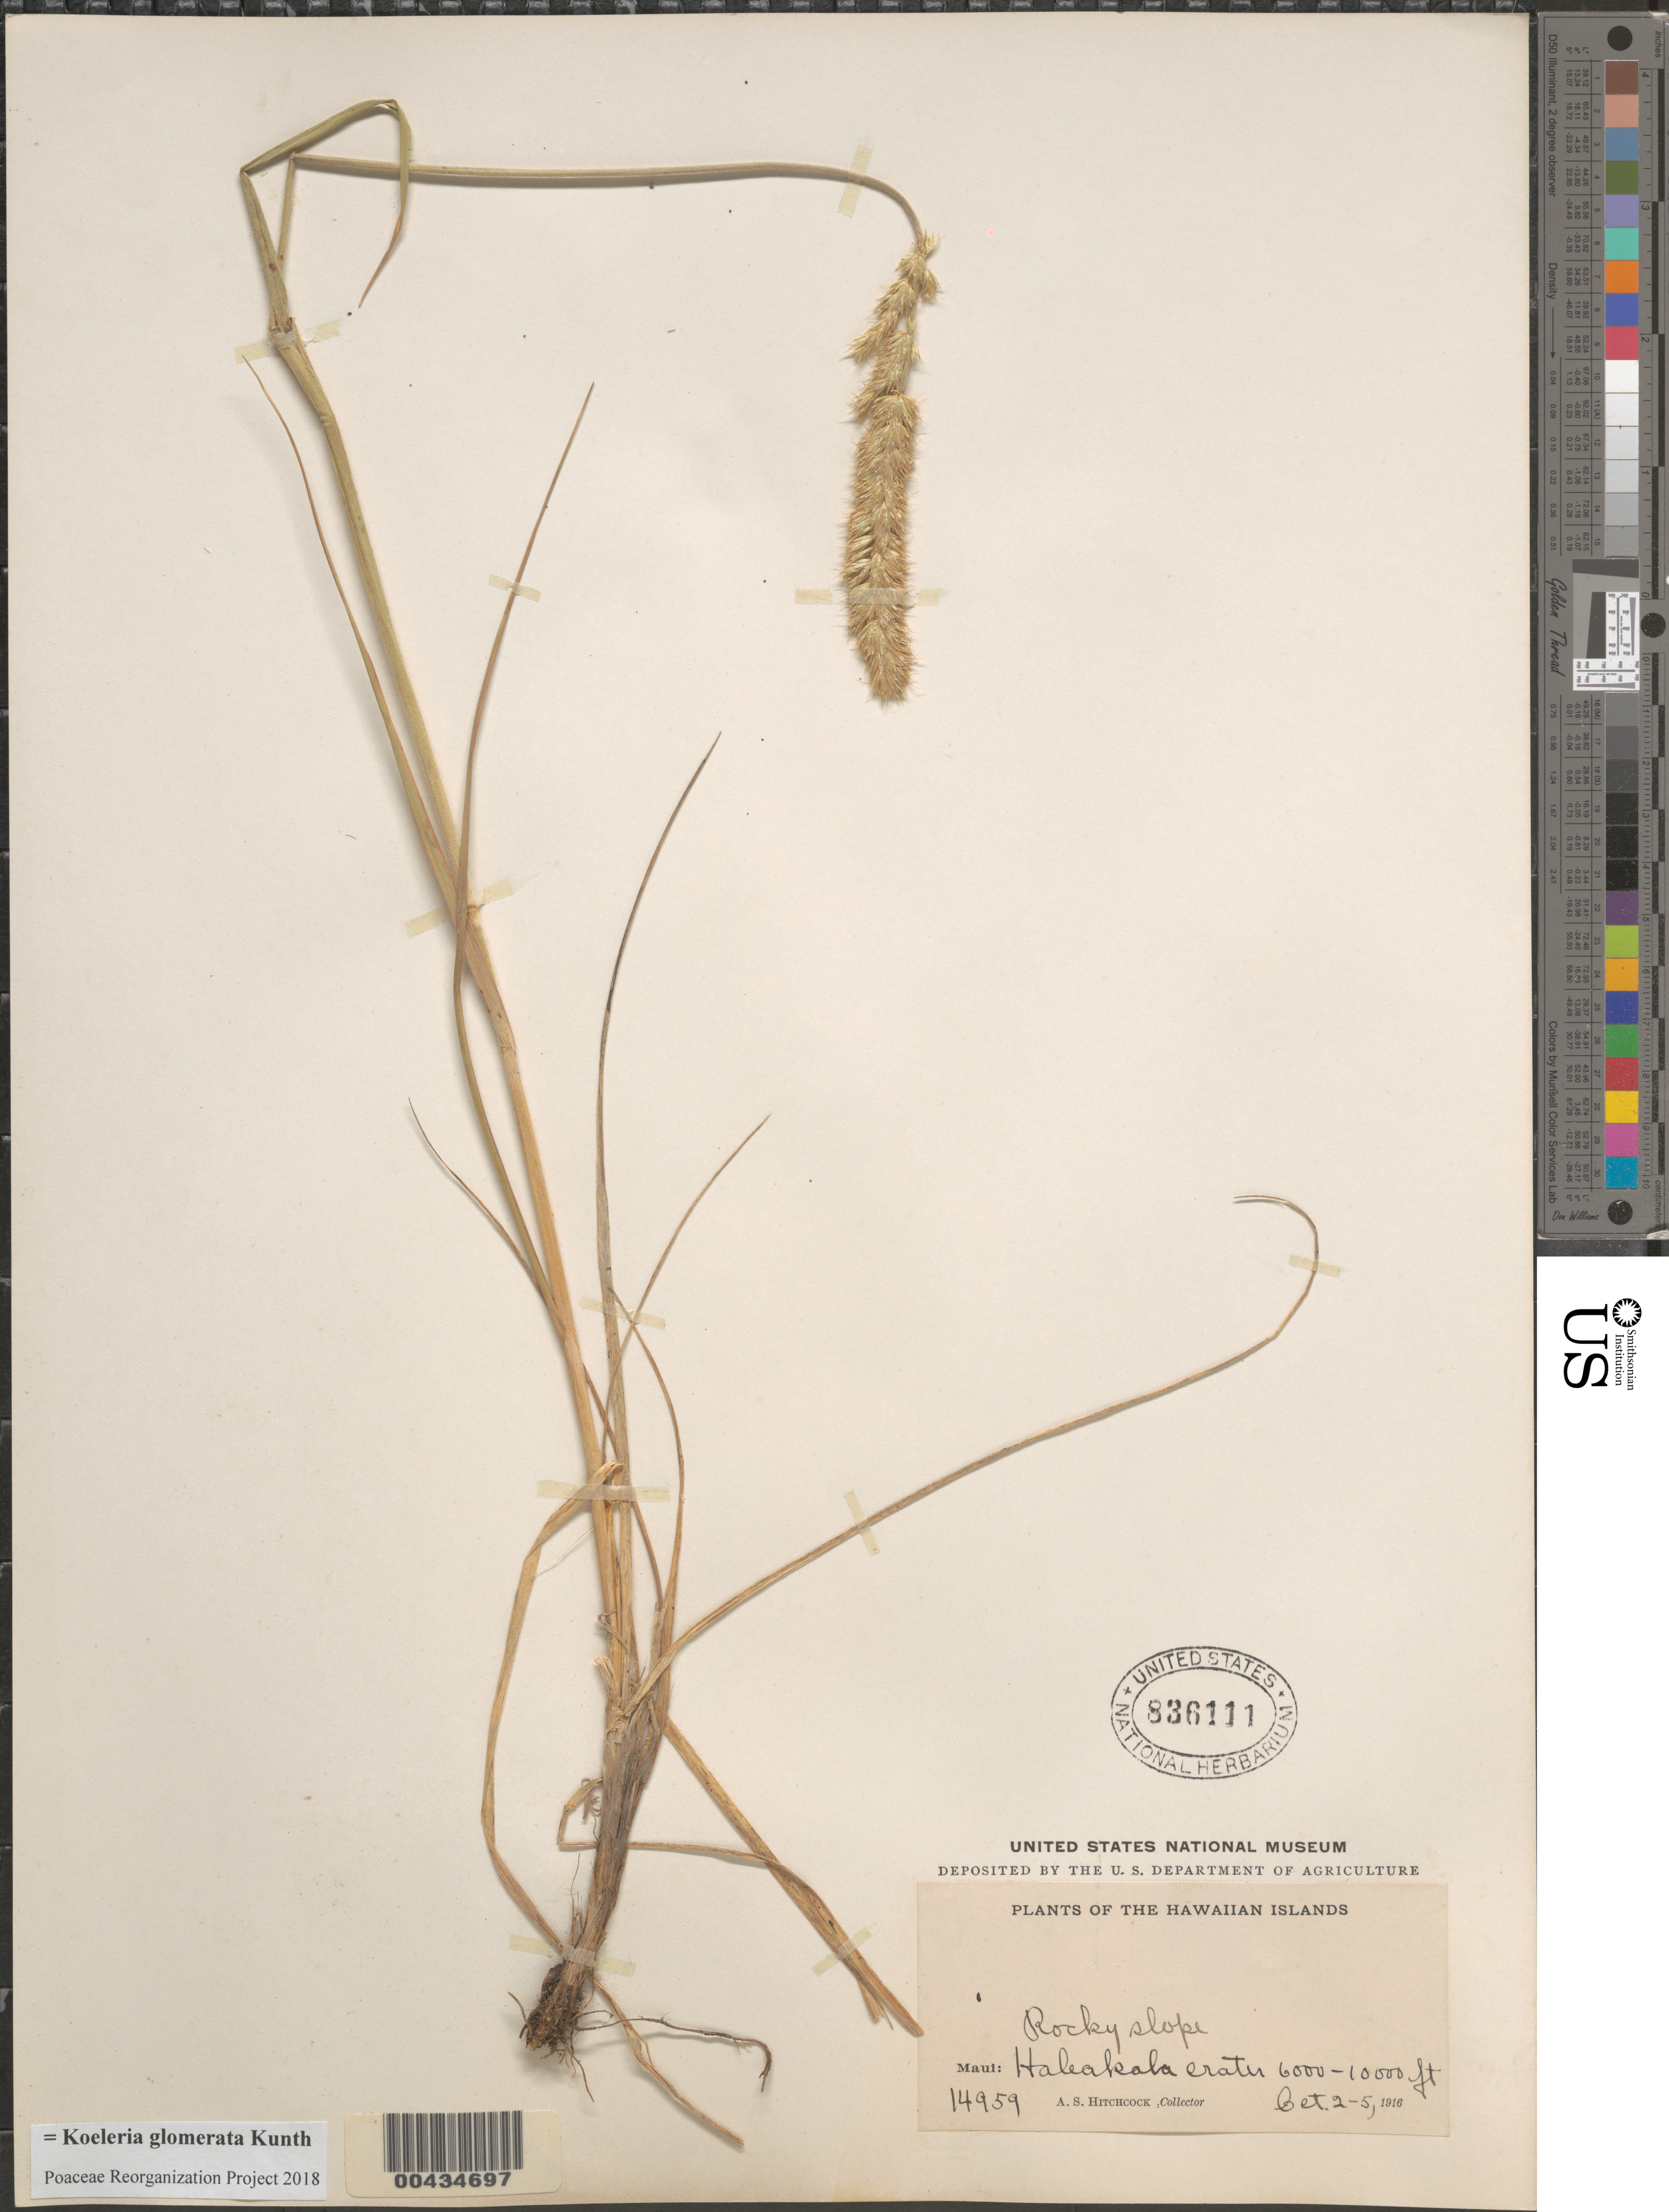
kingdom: Plantae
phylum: Tracheophyta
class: Liliopsida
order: Poales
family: Poaceae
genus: Koeleria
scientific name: Koeleria glomerata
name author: Kunth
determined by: Poaceae Reorganization Project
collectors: A. S. Hitchcock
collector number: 14959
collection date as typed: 2 Oct 1916 to 5 Oct 1916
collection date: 1916-10-02/1916-10-05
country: United States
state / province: Hawaii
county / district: Maui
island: Maui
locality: Haleakala Crater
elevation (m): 1829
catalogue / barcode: US 836111